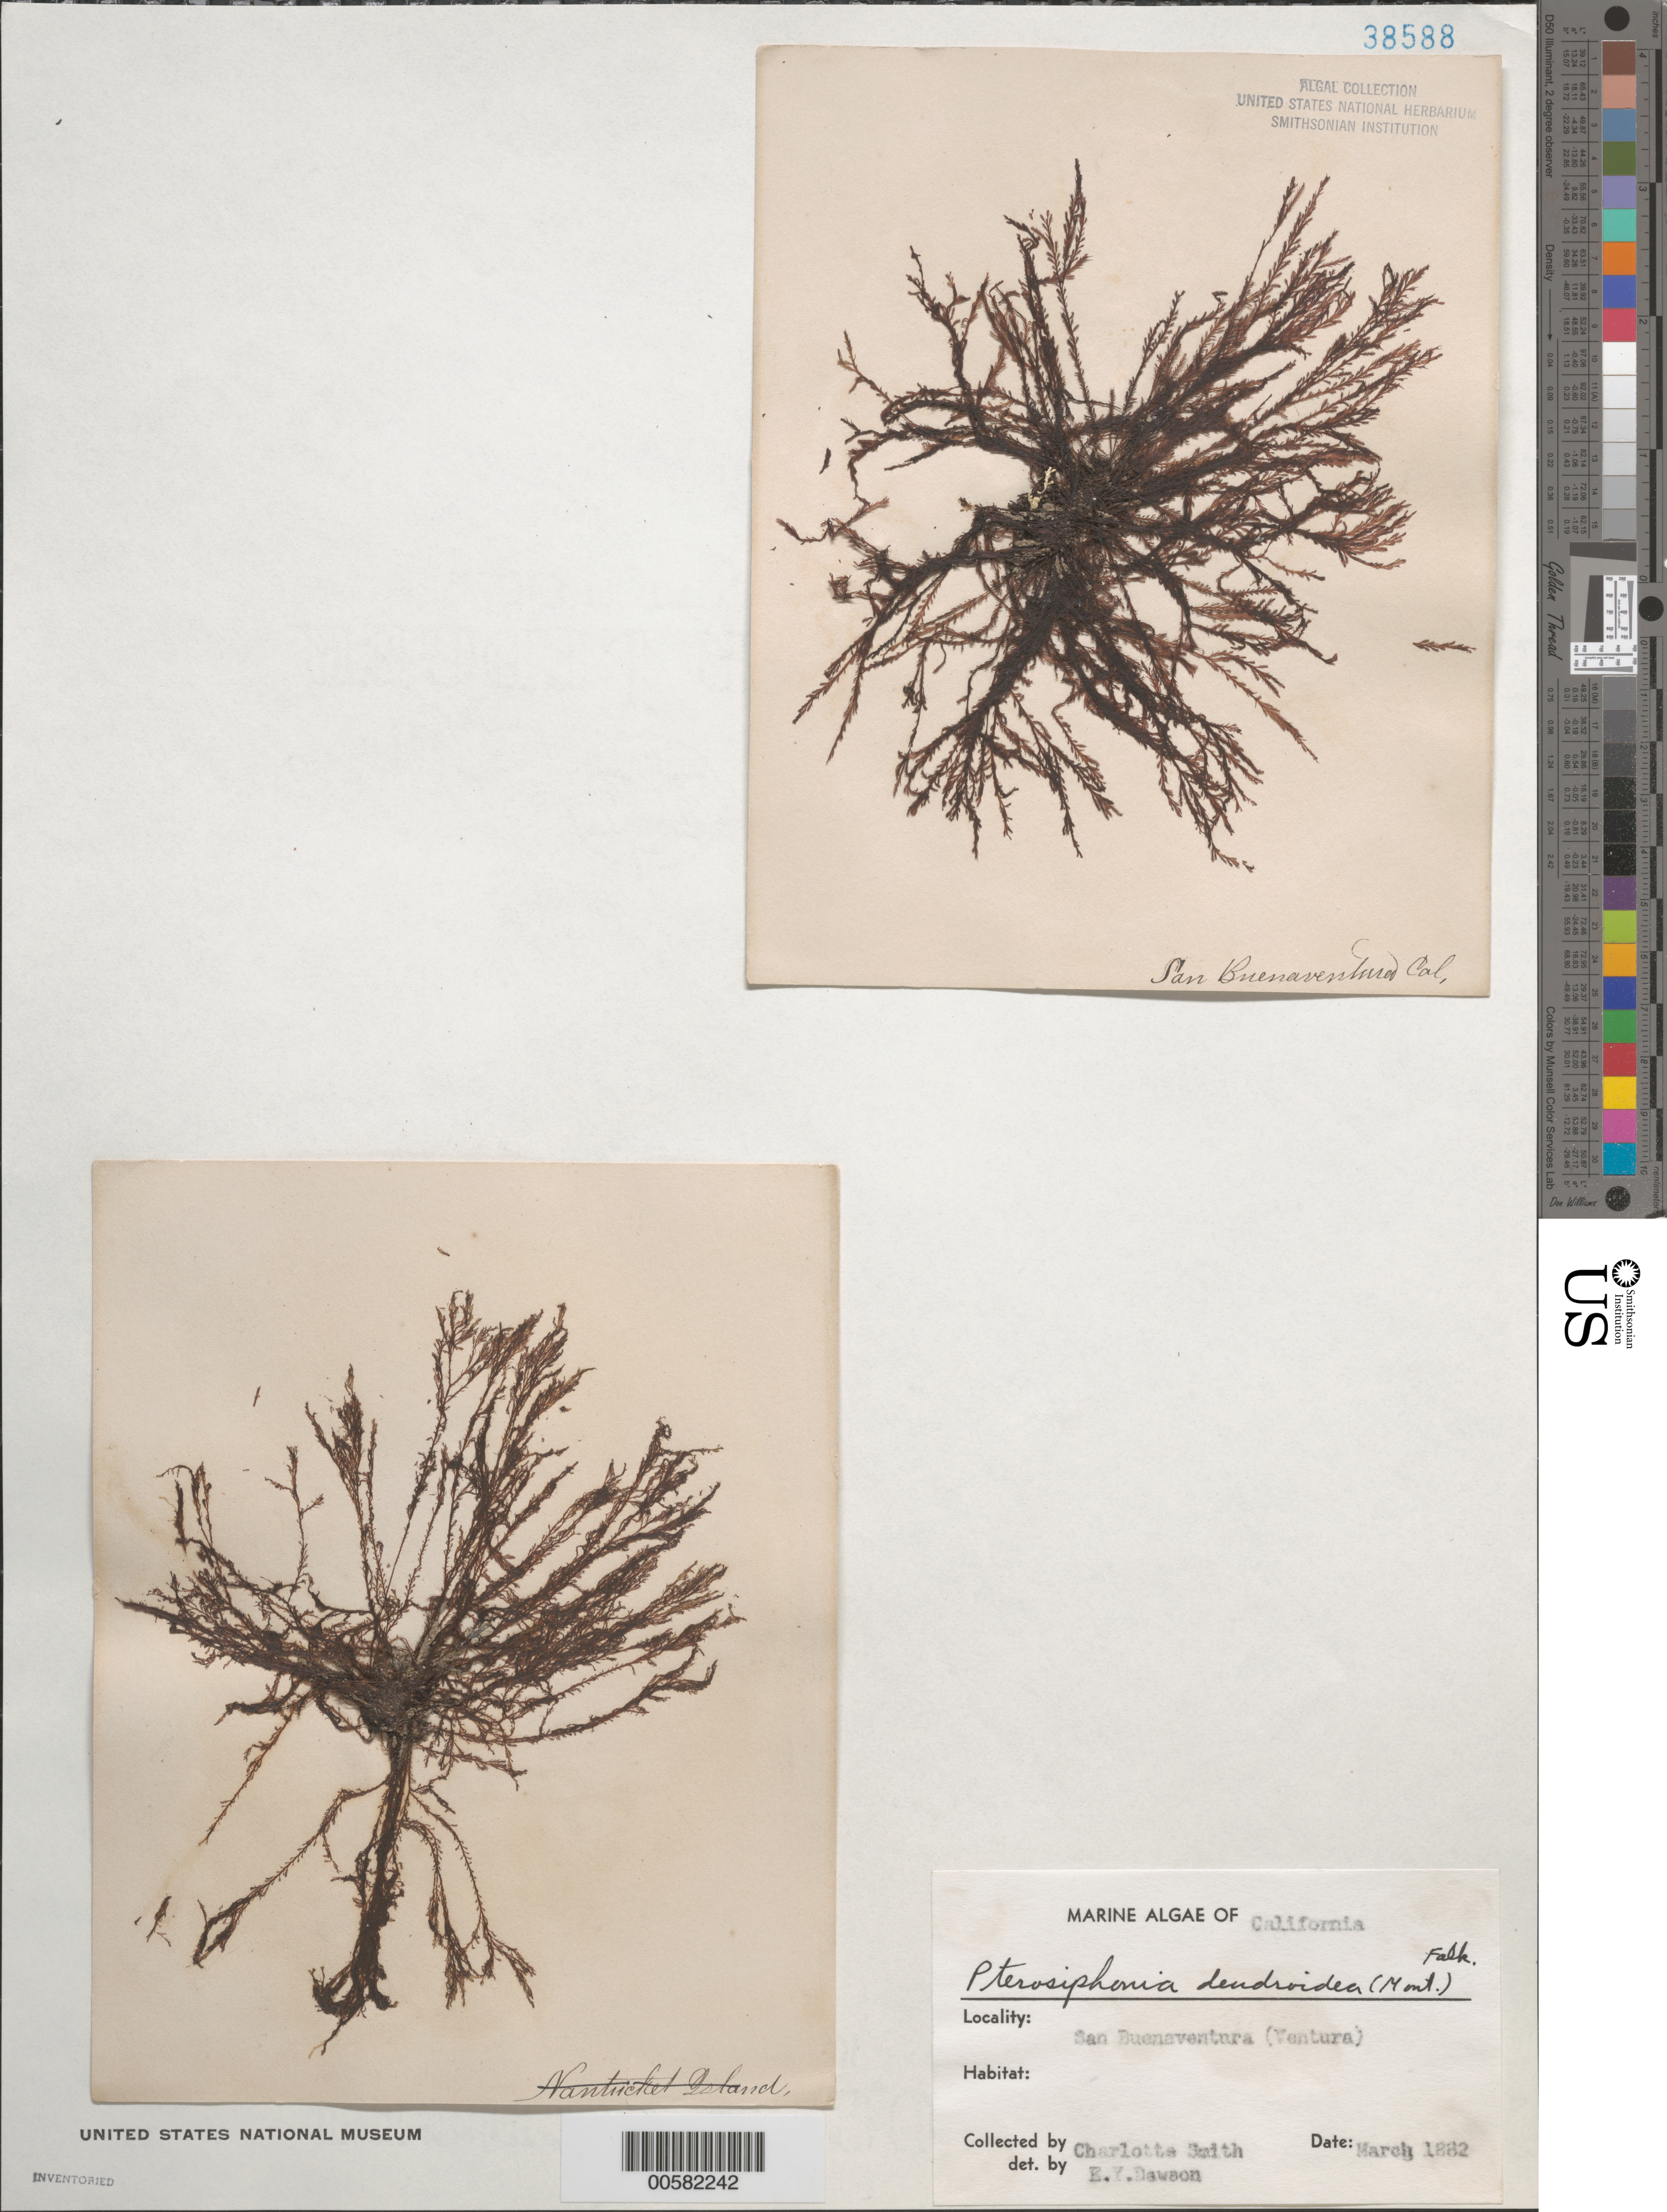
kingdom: Plantae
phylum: Rhodophyta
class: Florideophyceae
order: Ceramiales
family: Rhodomelaceae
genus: Symphyocladiella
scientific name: Symphyocladiella dendroidea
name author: (Montagne) Bustamante et al.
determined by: Algae name updating Project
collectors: C. Smith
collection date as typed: Mar 1882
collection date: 1882-03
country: United States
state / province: California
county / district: Ventura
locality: San Buenaventura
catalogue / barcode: US 38588